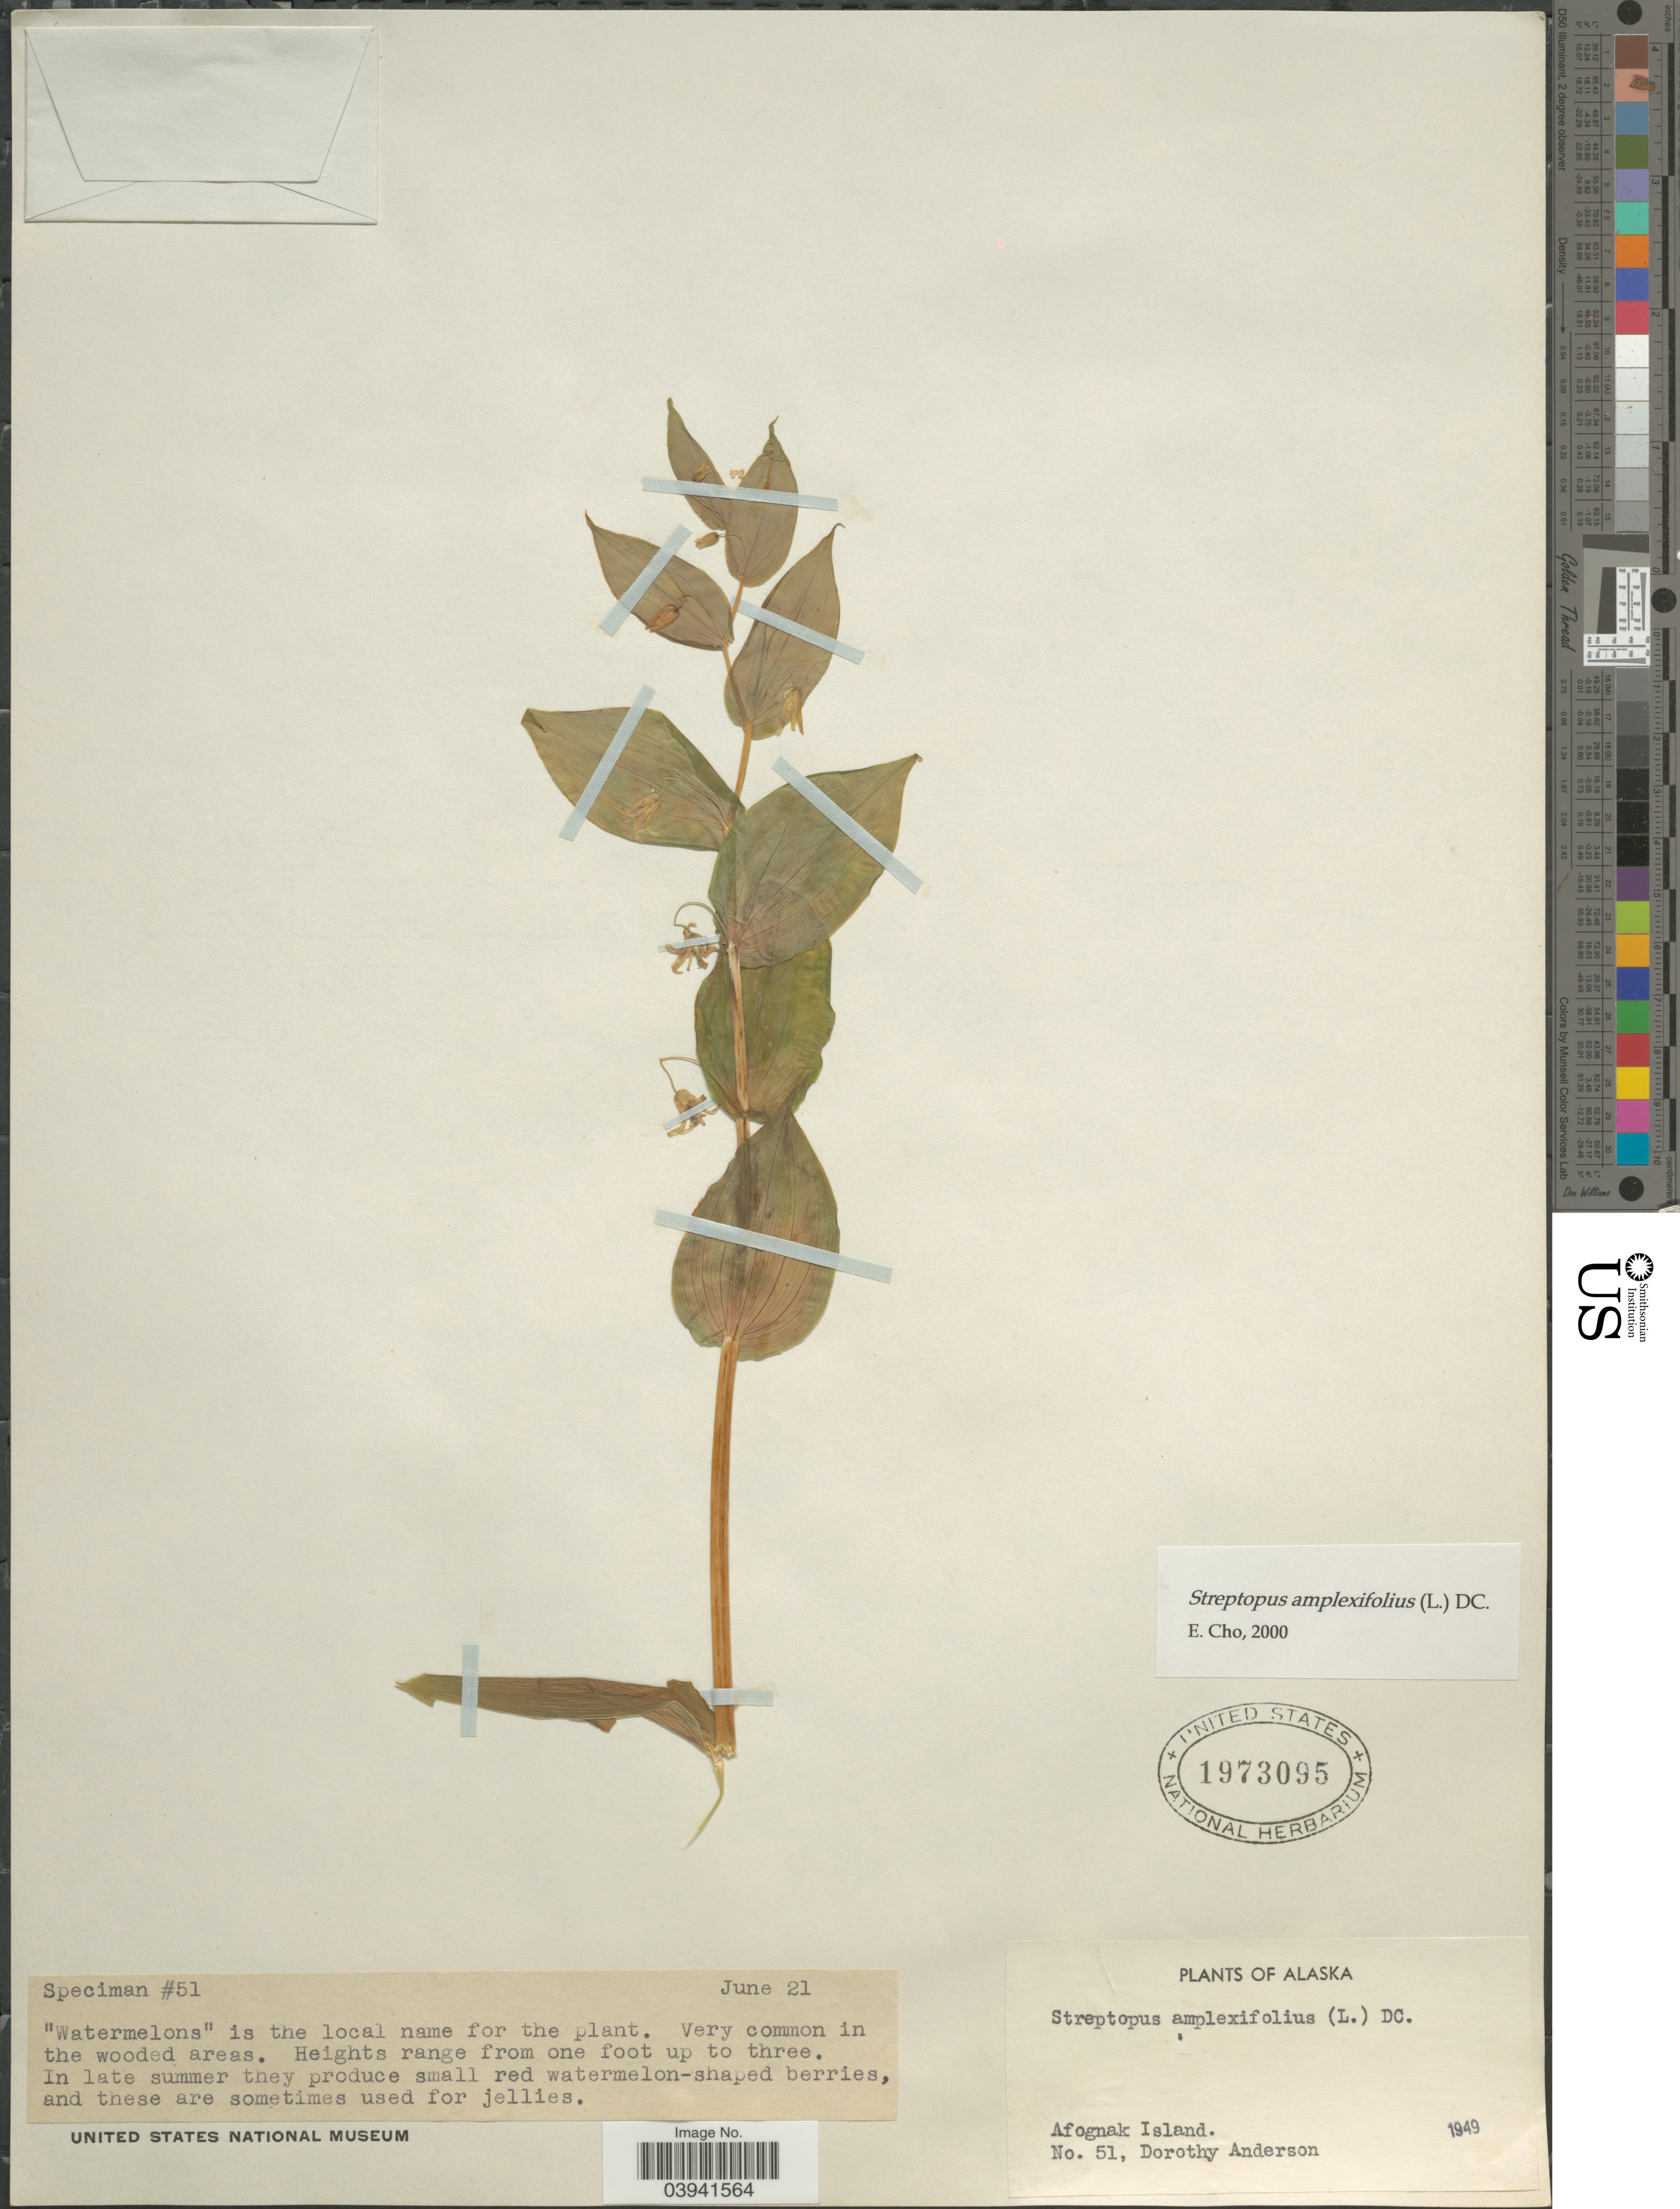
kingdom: Plantae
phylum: Tracheophyta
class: Liliopsida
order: Liliales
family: Liliaceae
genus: Streptopus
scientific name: Streptopus amplexifolius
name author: (L.) DC.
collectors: D. Anderson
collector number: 51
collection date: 1949-06-21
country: United States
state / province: Alaska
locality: Afognak Island.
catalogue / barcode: US 1973095